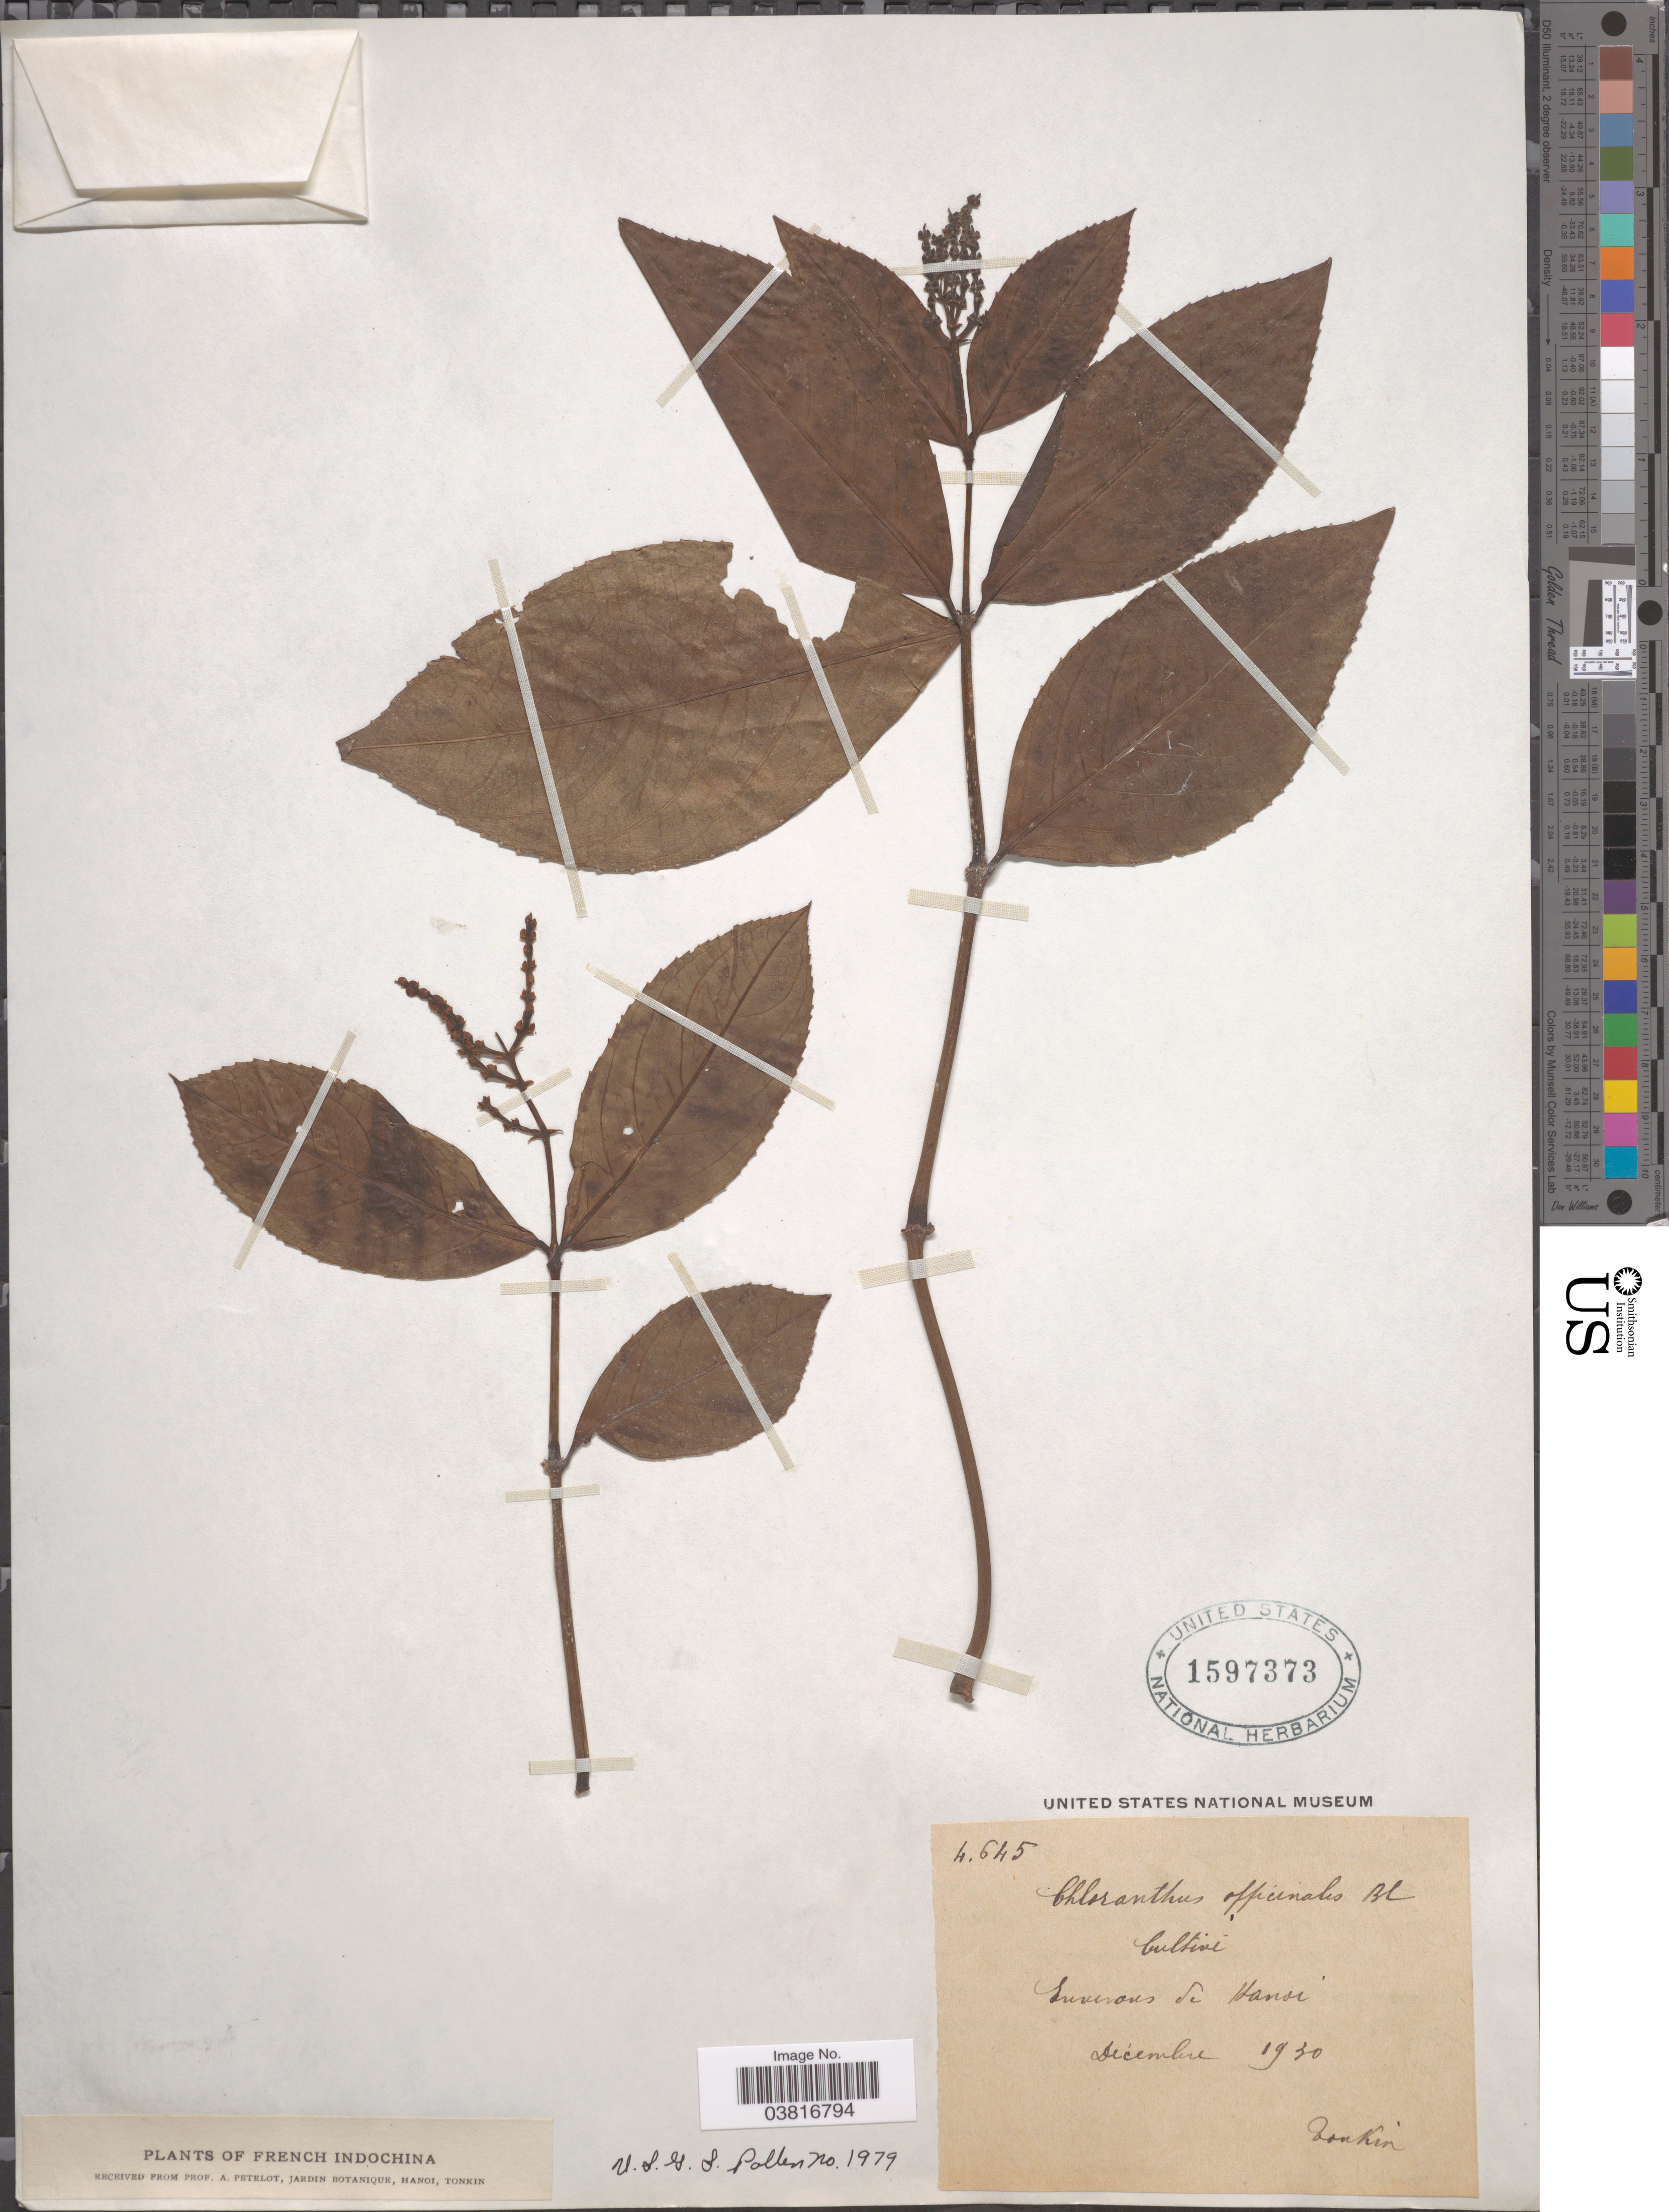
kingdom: Plantae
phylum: Tracheophyta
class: Magnoliopsida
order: Chloranthales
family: Chloranthaceae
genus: Chloranthus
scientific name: Chloranthus officinalis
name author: Blume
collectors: P. A. Pételot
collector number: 4645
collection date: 1930-12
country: Vietnam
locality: French Indochina. Cultivi. Environs de Hanoi.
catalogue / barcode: US 1597373